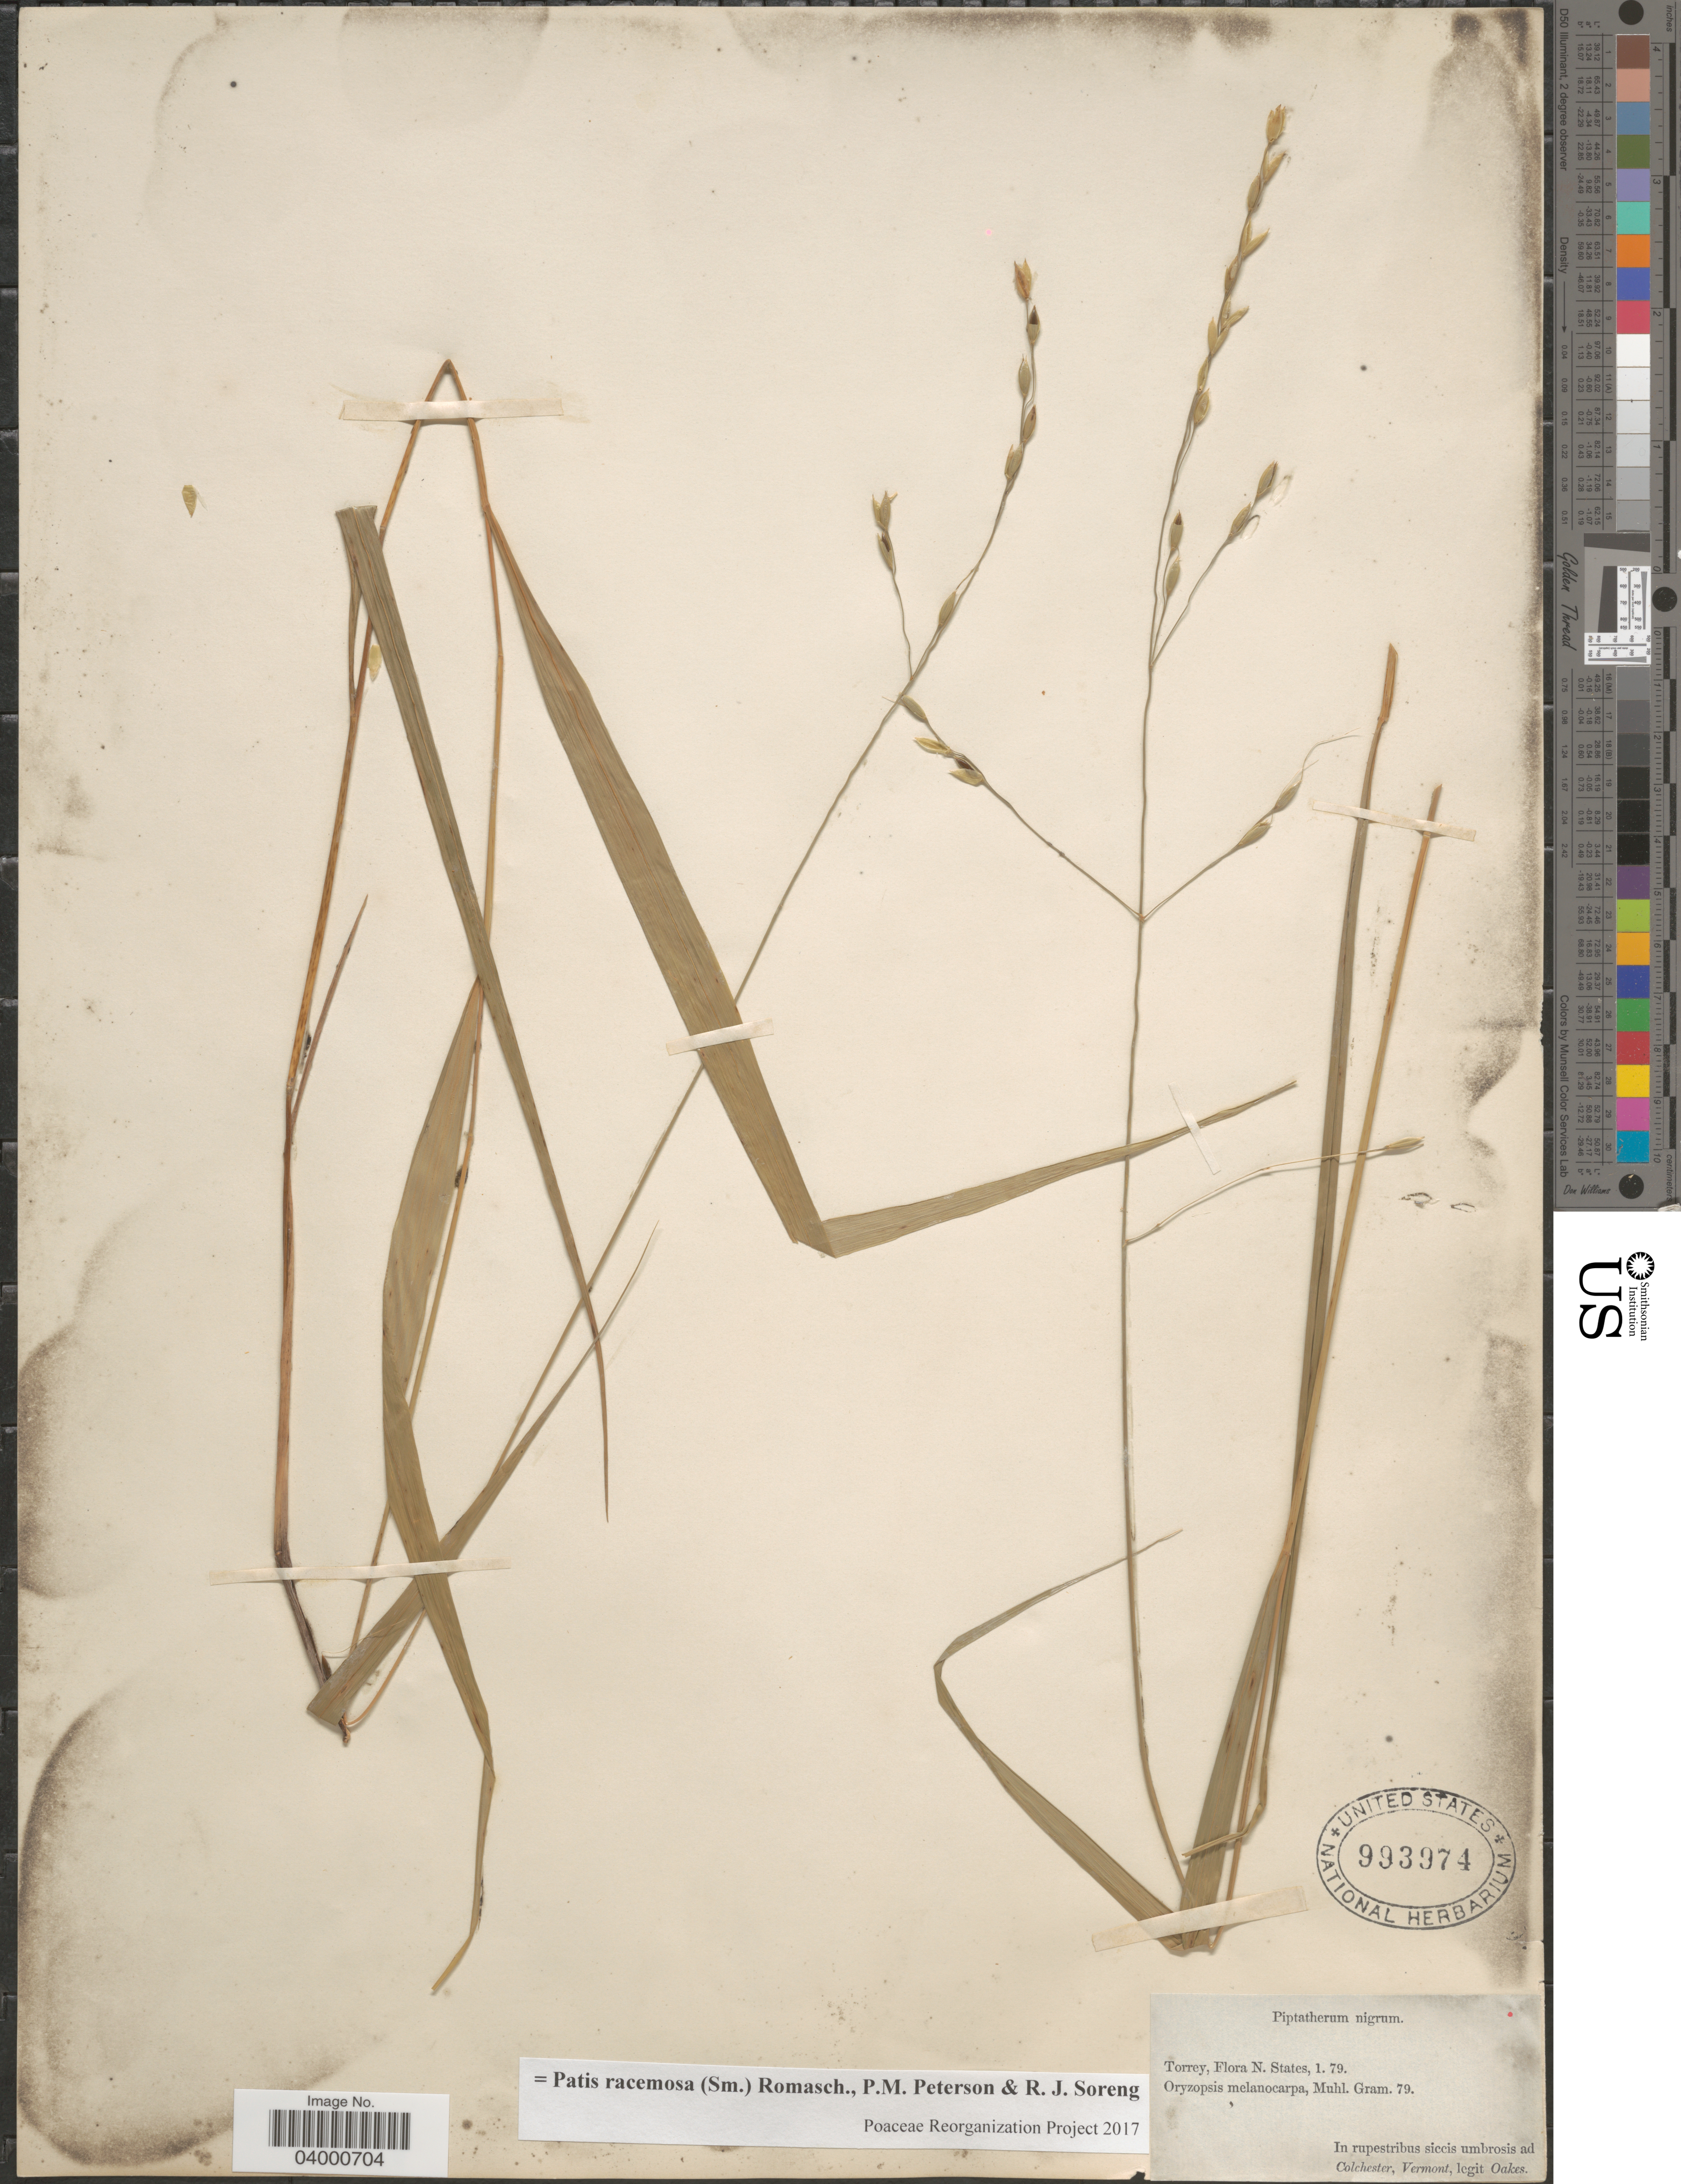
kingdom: Plantae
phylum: Tracheophyta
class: Liliopsida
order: Poales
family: Poaceae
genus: Patis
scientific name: Patis racemosa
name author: (Sm.) Romasch. et al.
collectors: -. Oakes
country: United States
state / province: Vermont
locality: In rupestribus siccis umbrosis ad Colchester.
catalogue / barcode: US 993974